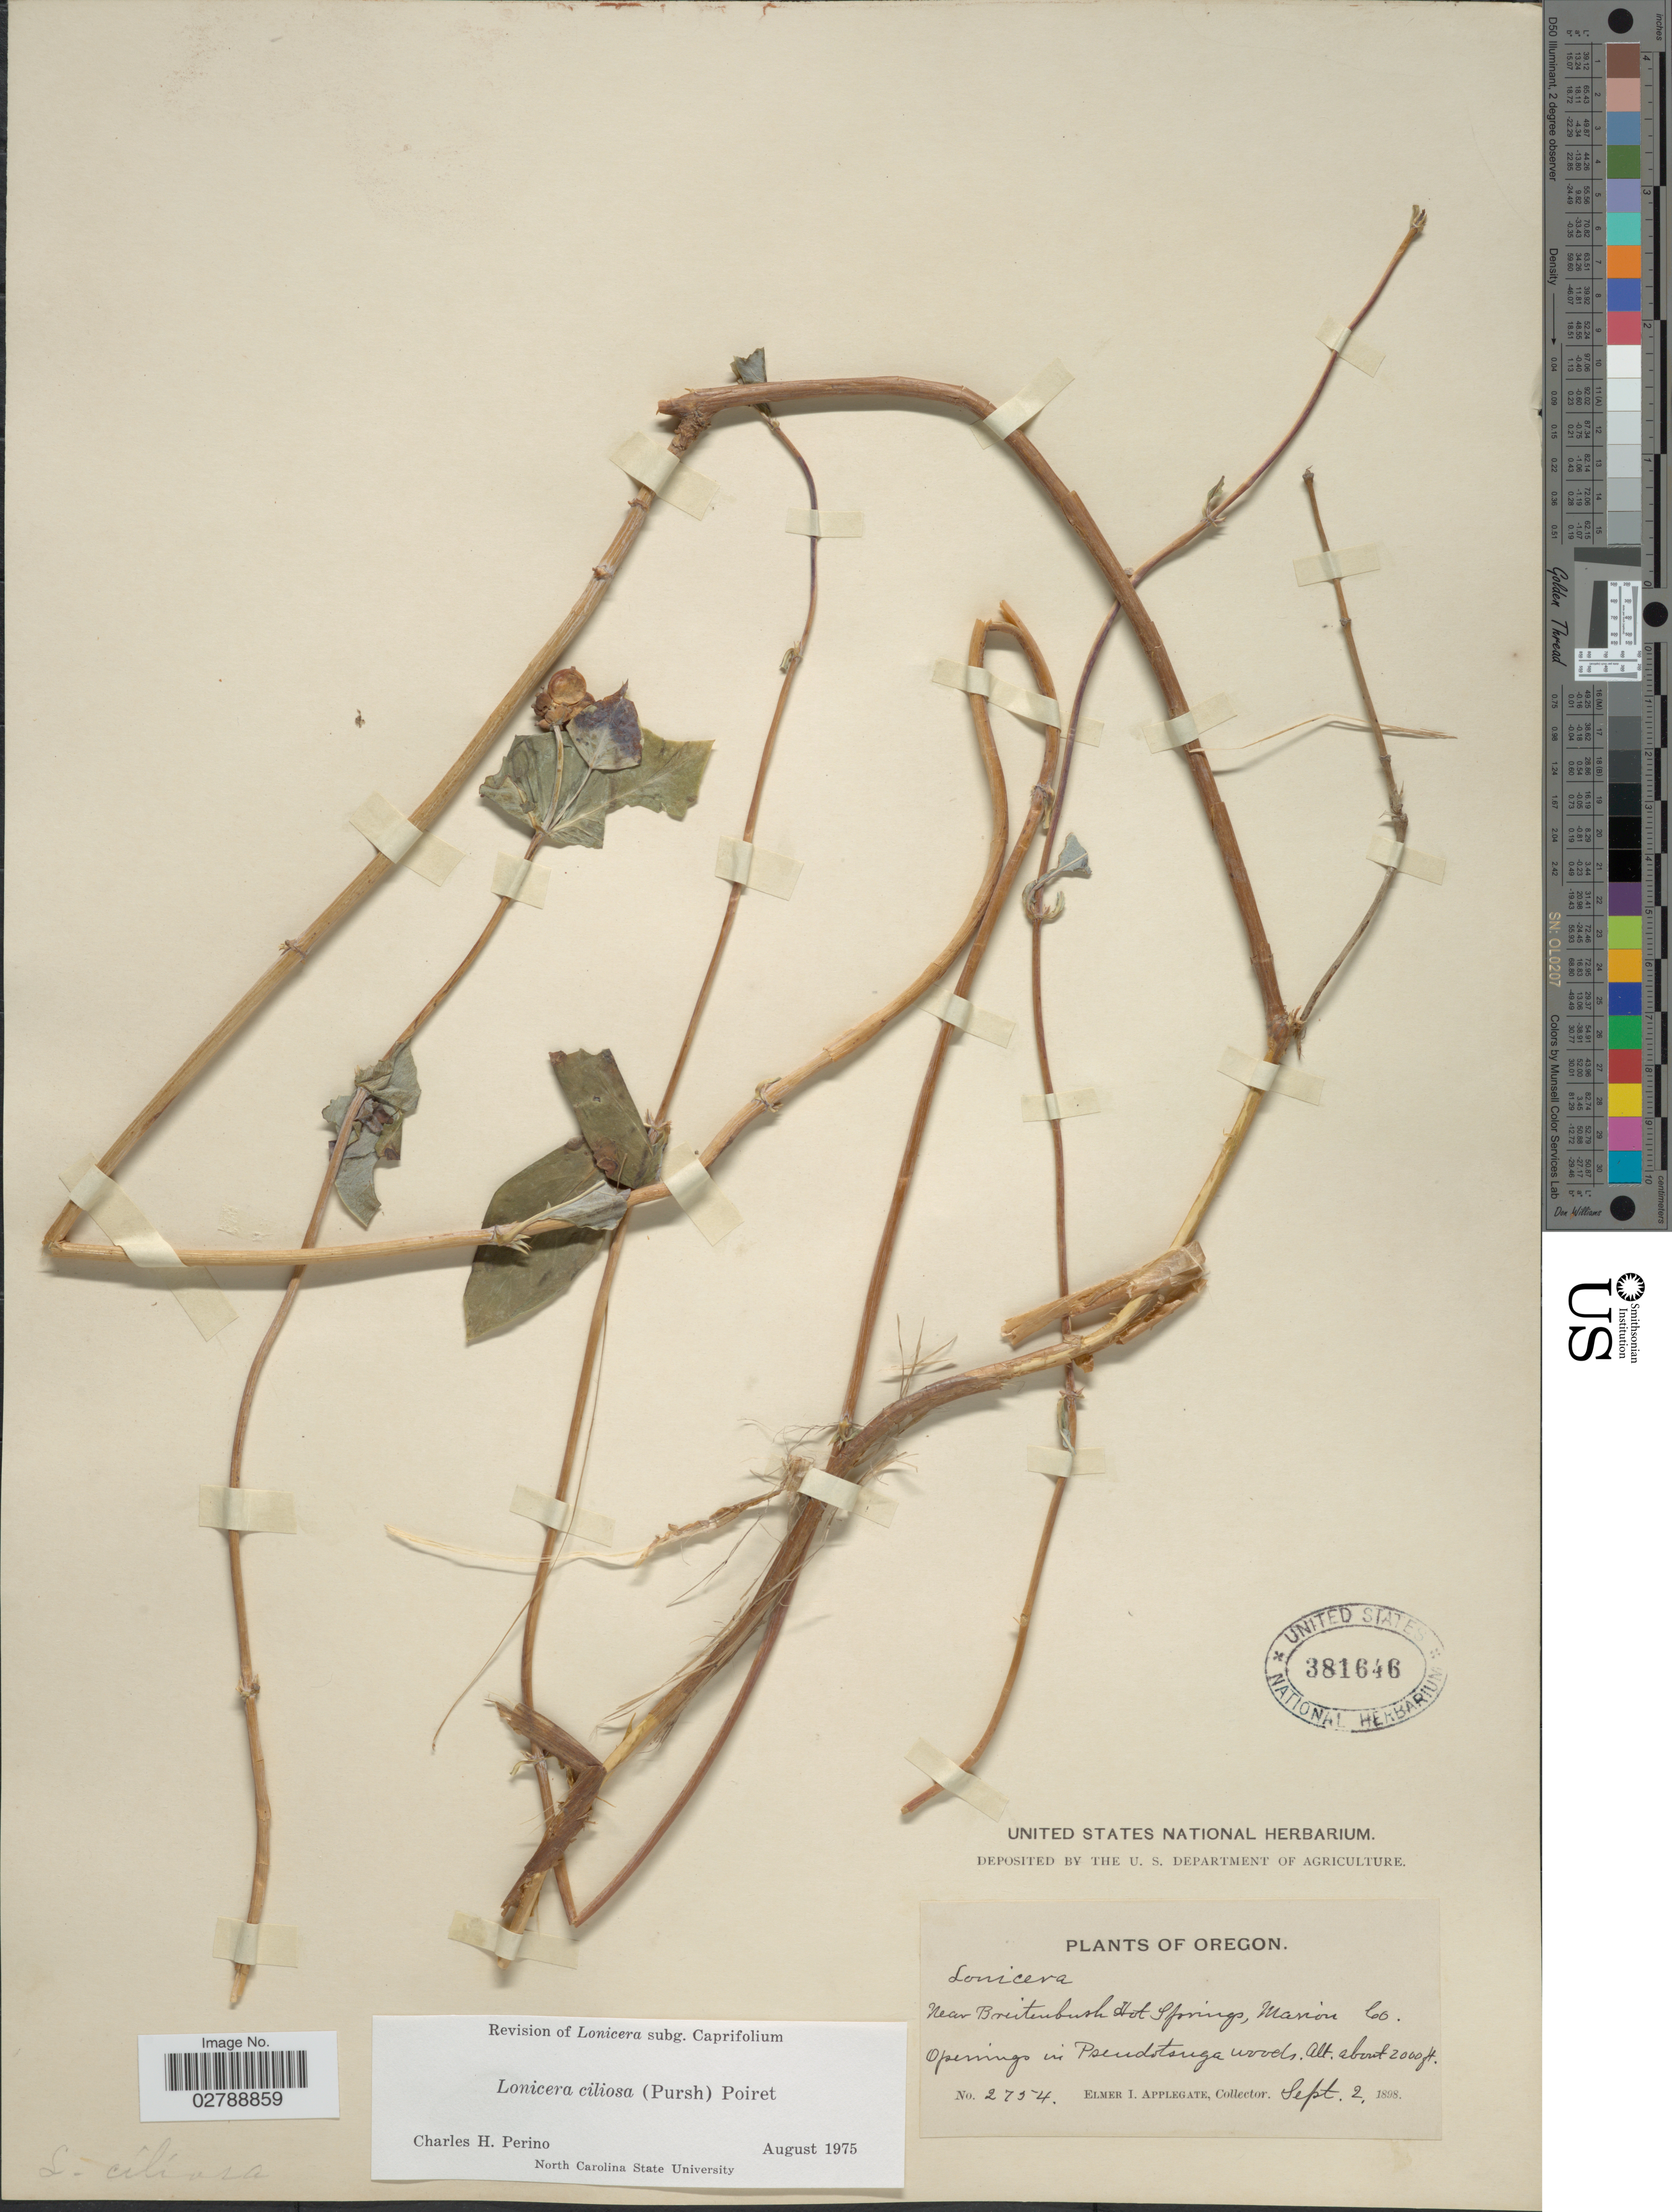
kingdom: Plantae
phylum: Tracheophyta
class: Magnoliopsida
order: Dipsacales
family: Caprifoliaceae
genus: Lonicera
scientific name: Lonicera ciliosa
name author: Poir.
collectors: E. I. Applegate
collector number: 2754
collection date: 1898-09-02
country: United States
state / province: Oregon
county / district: Marion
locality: Near Breitenbush Hot Springs, Marion Co.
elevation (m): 610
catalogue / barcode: US 381646